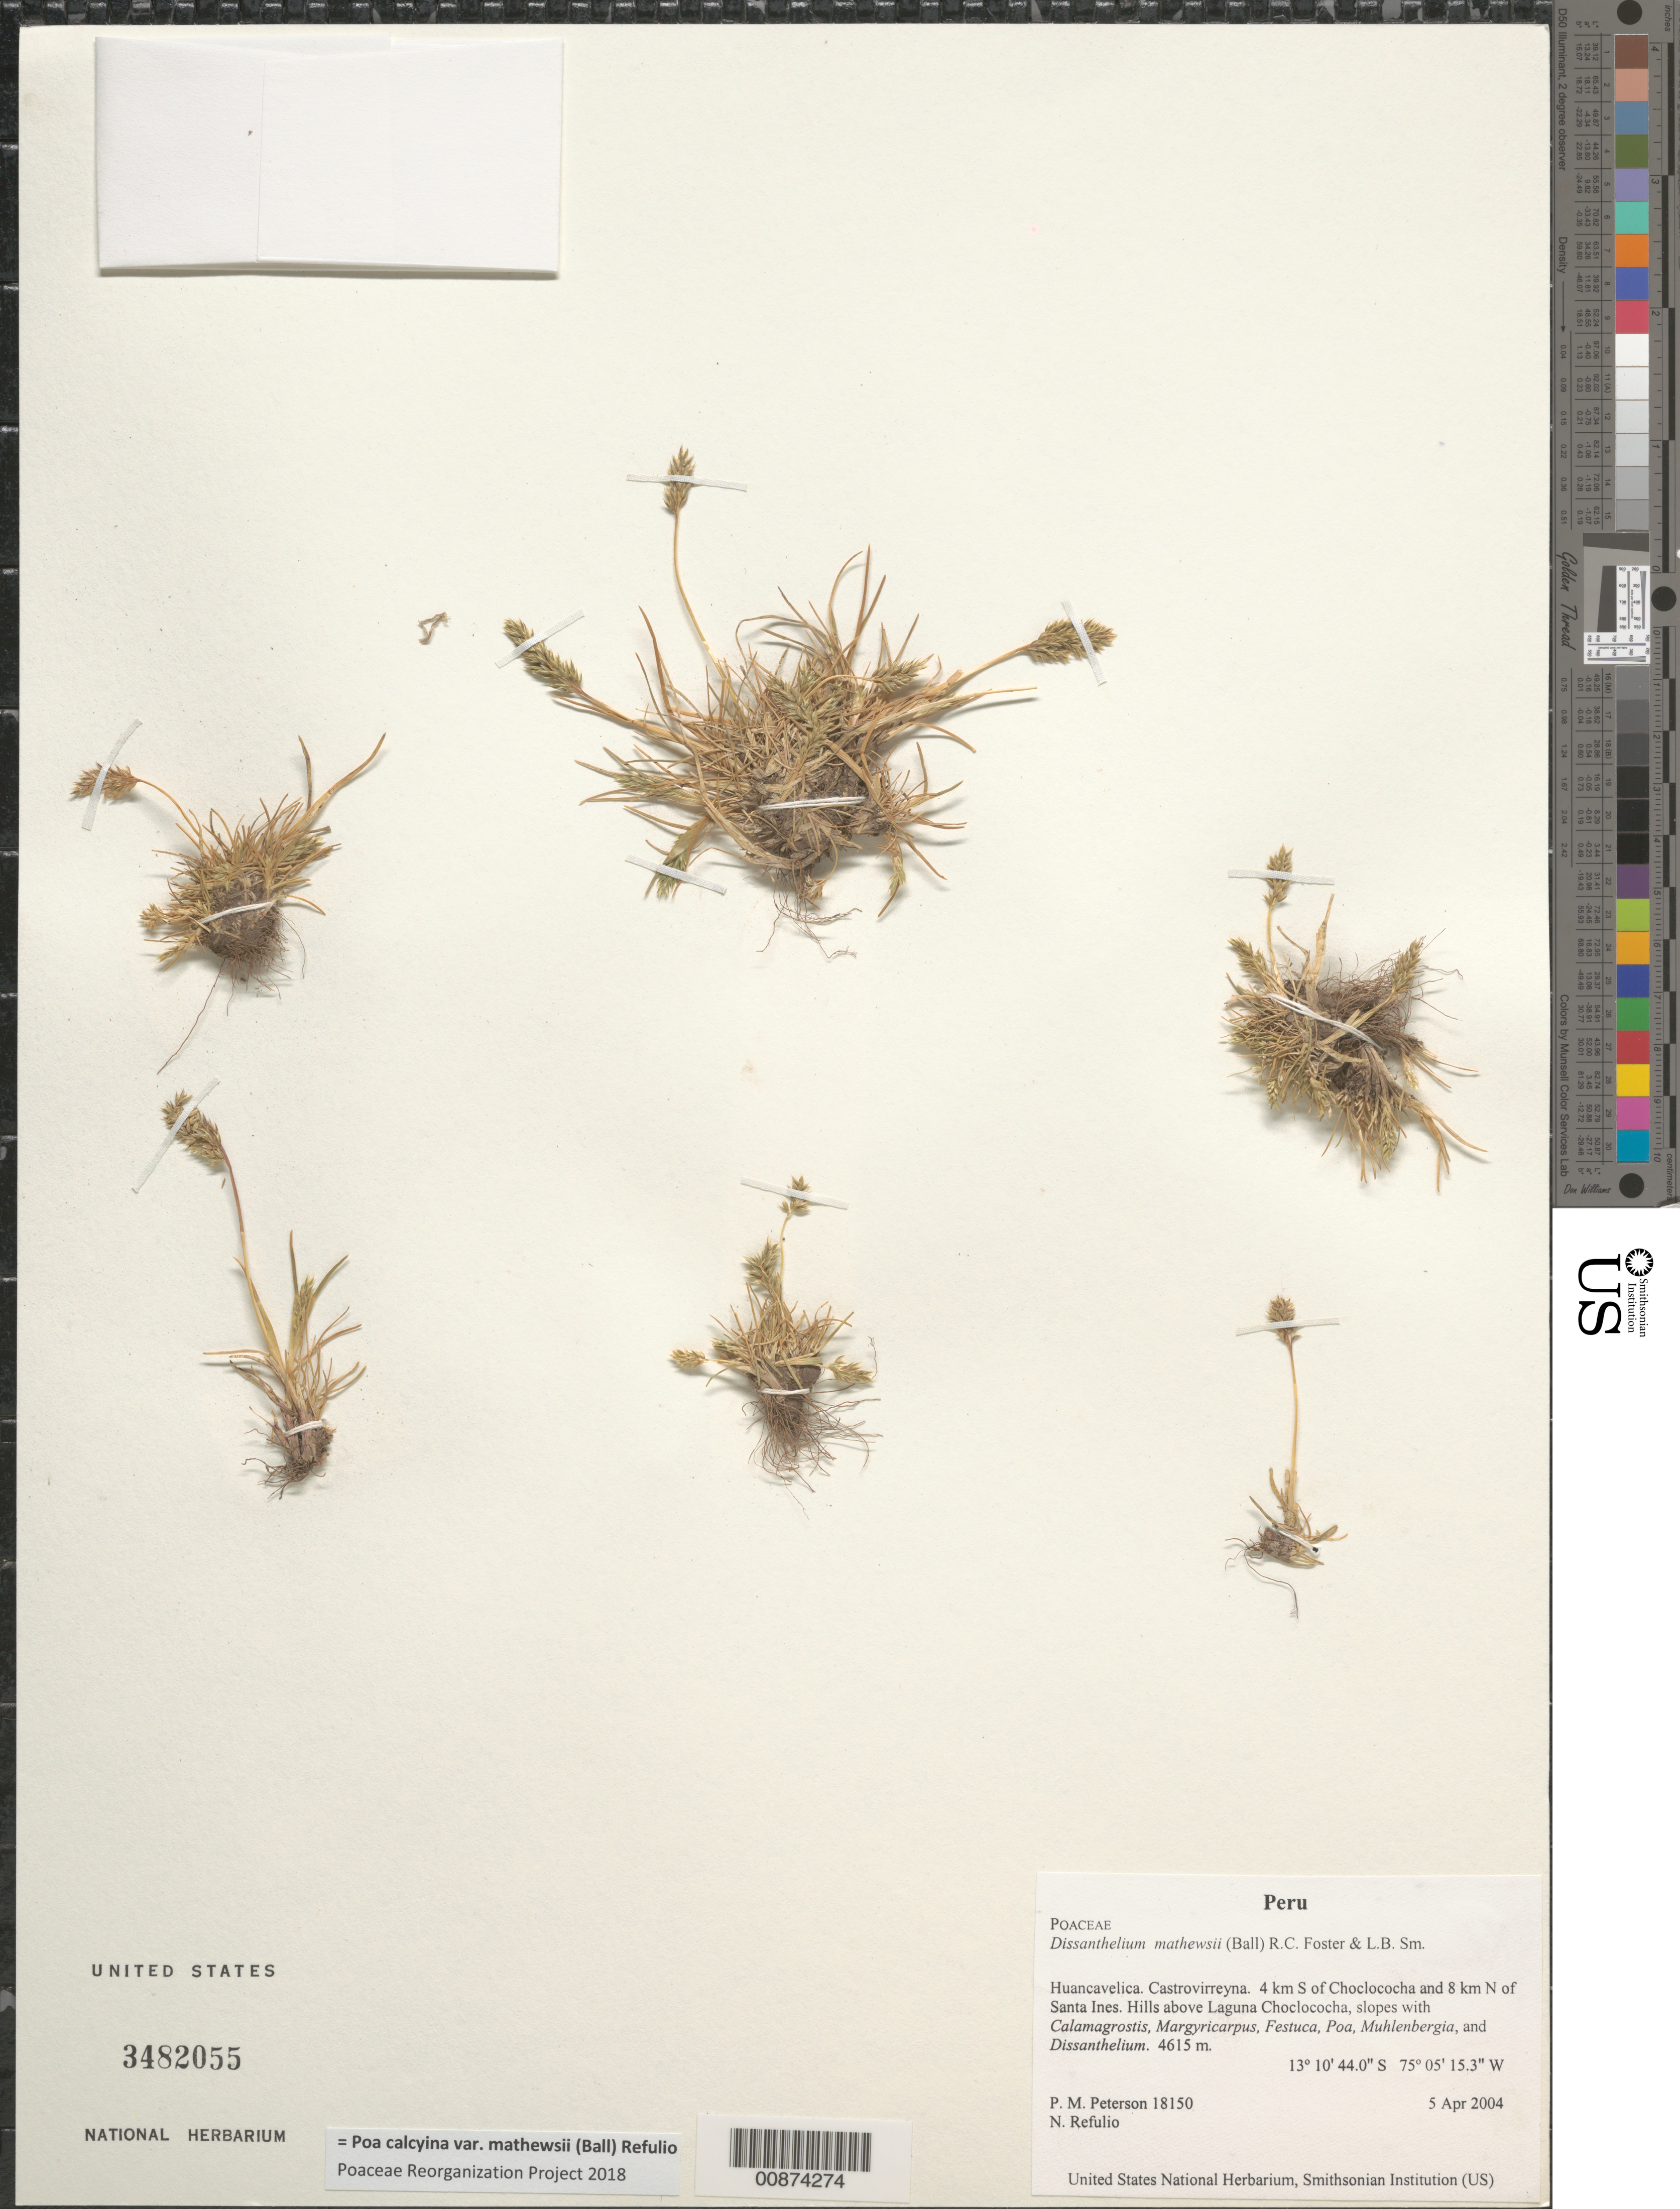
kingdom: Plantae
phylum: Tracheophyta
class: Liliopsida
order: Poales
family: Poaceae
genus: Poa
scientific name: Poa calycina var. mathewsii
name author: (Ball) Refulio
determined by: Poaceae Reorganization Project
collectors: P. M. Peterson & N. Refulio-Rodríguez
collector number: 18150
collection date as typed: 05 Apr 2004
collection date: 2004-04-05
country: Peru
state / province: Huancavelica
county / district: Castrovirreyna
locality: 4 km S of Choclococha and 8 km N of Santa Ines. Hills above Laguna Choclococha, slopes with Calamagrostis, Margyricarpus, Festuca, Poa, Muhlenbergia, and Dissanthelium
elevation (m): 4615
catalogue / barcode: US 3482055